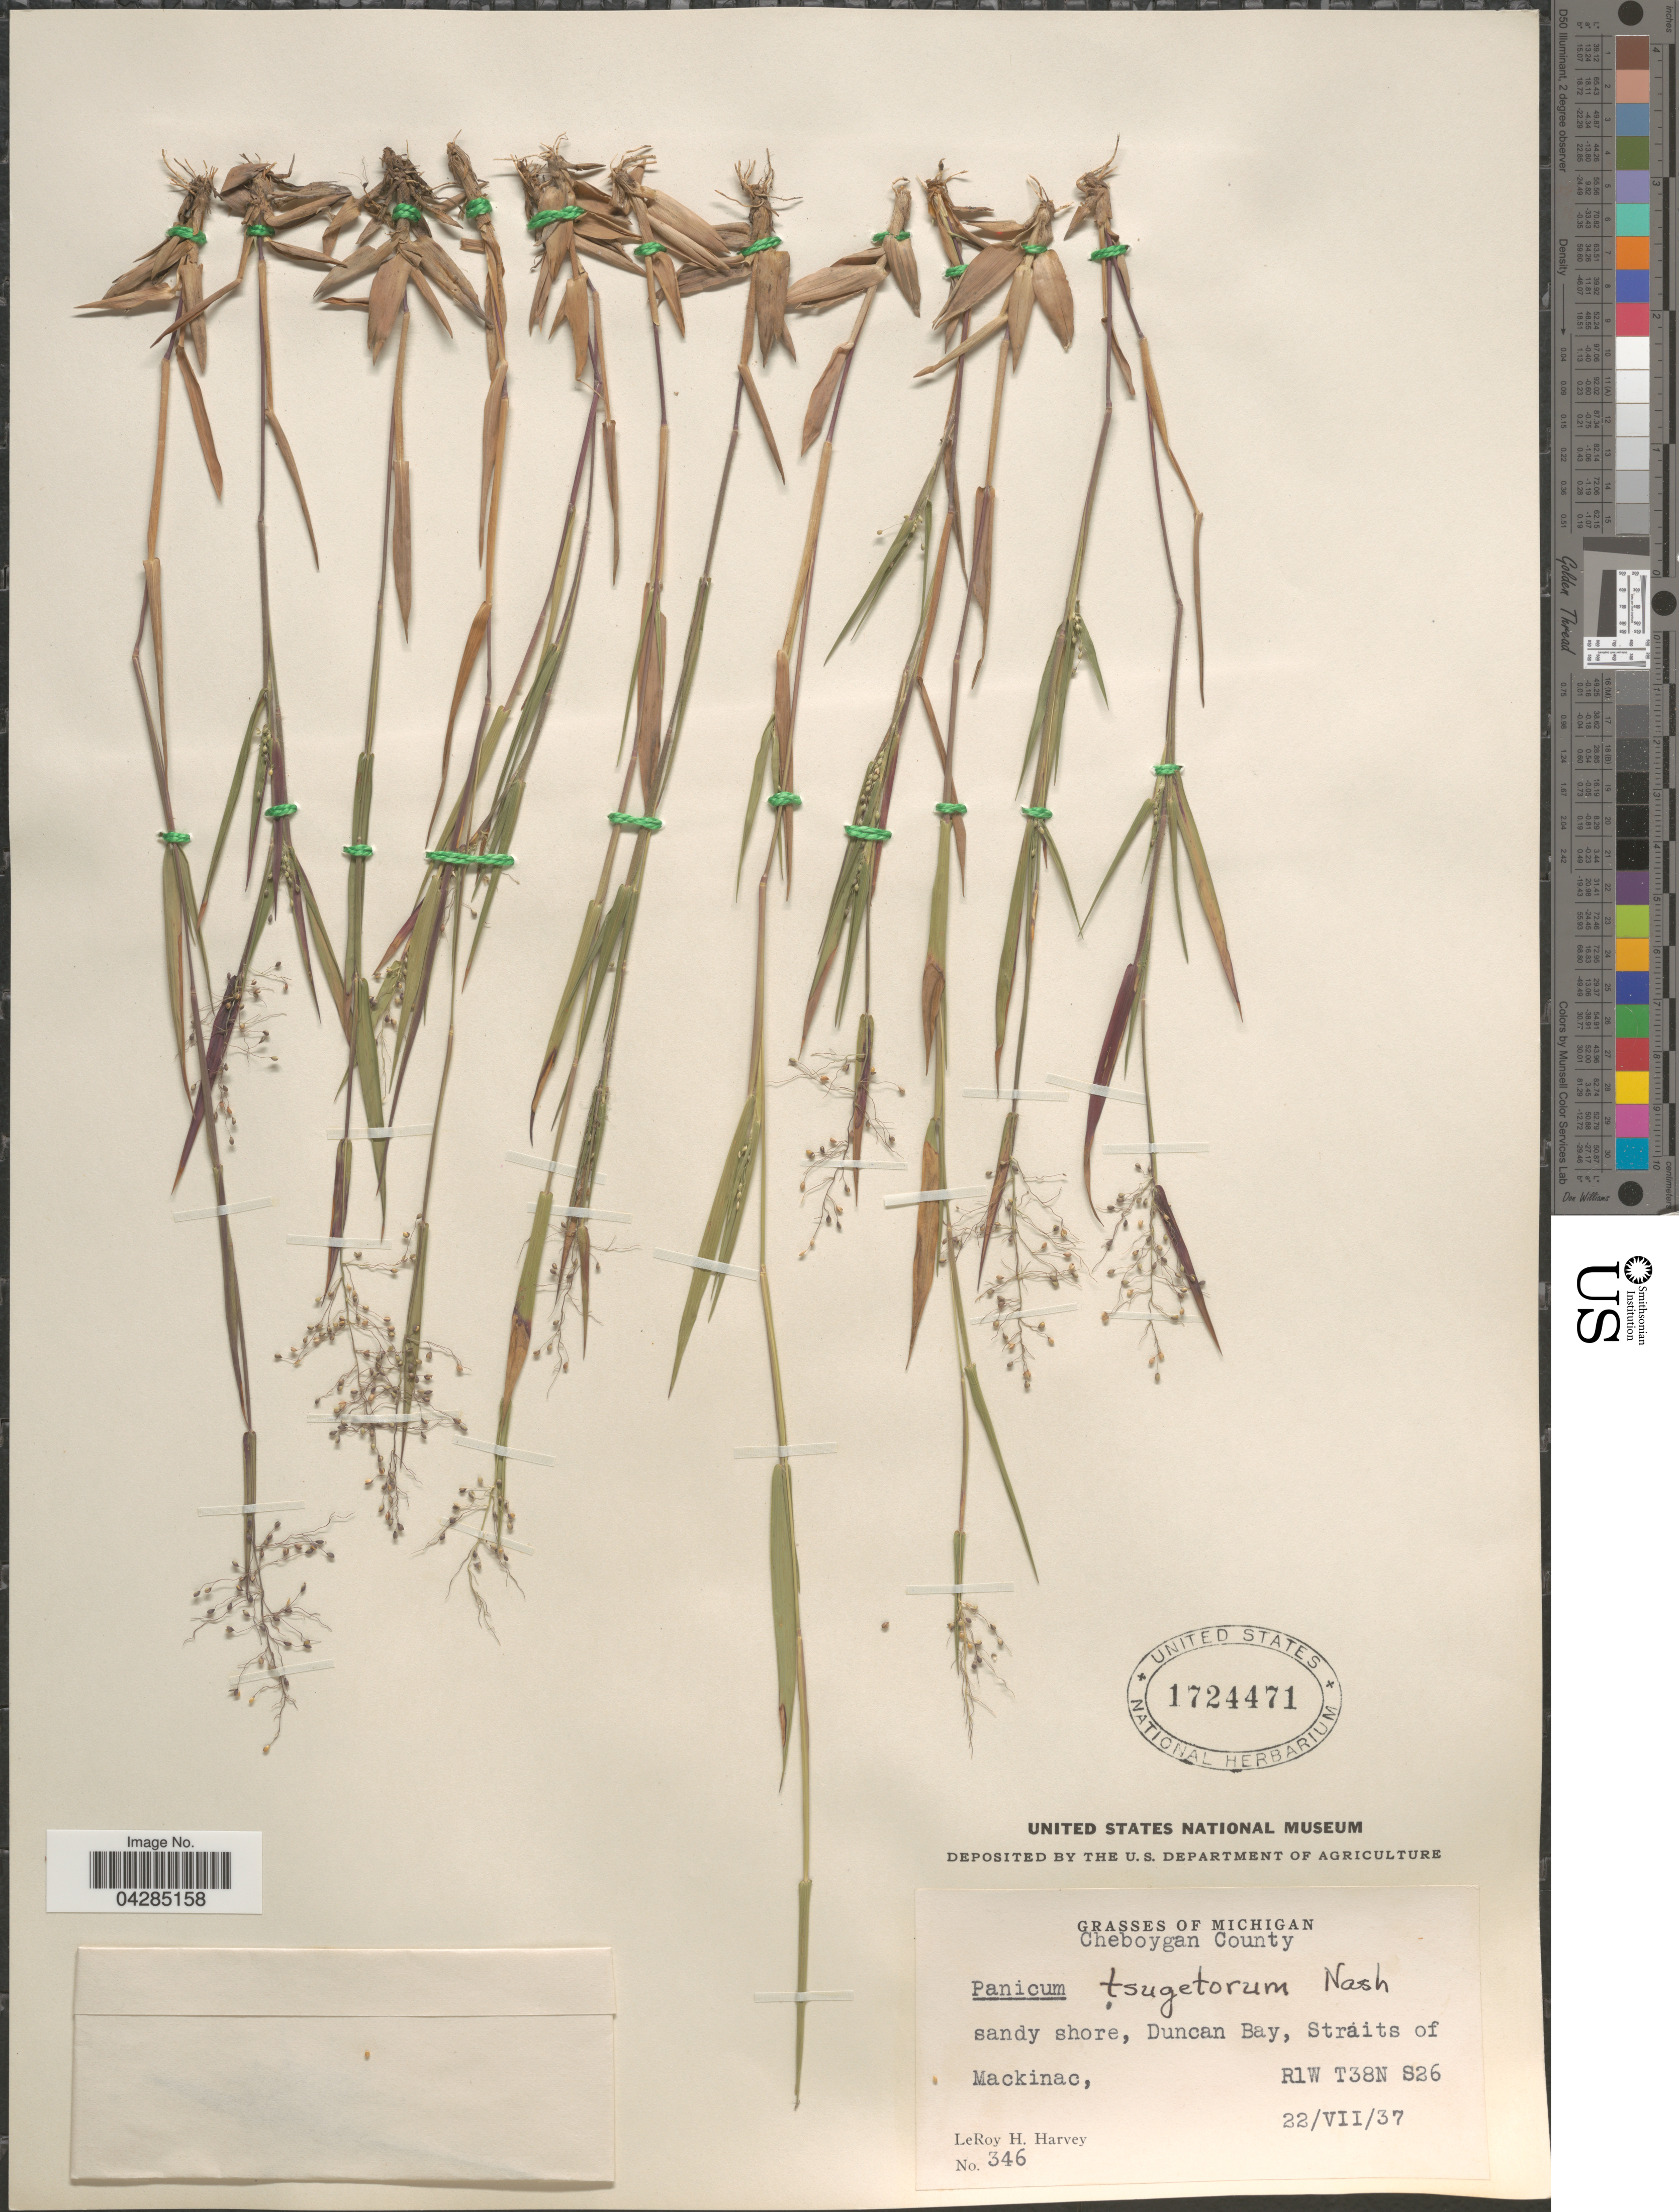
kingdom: Plantae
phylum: Tracheophyta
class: Liliopsida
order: Poales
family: Poaceae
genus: Dichanthelium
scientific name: Dichanthelium portoricense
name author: (Desv. ex Ham.) B.F. Hansen & Wunderlin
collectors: L. H. Harvey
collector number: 346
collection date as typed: Transcribed d/m/y: 22/7/37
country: United States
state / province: Michigan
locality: Cheboygan County. Sandy shore, Duncan Bay, Straits of Mackinac, R1W T38N S26.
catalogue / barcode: US 1724471